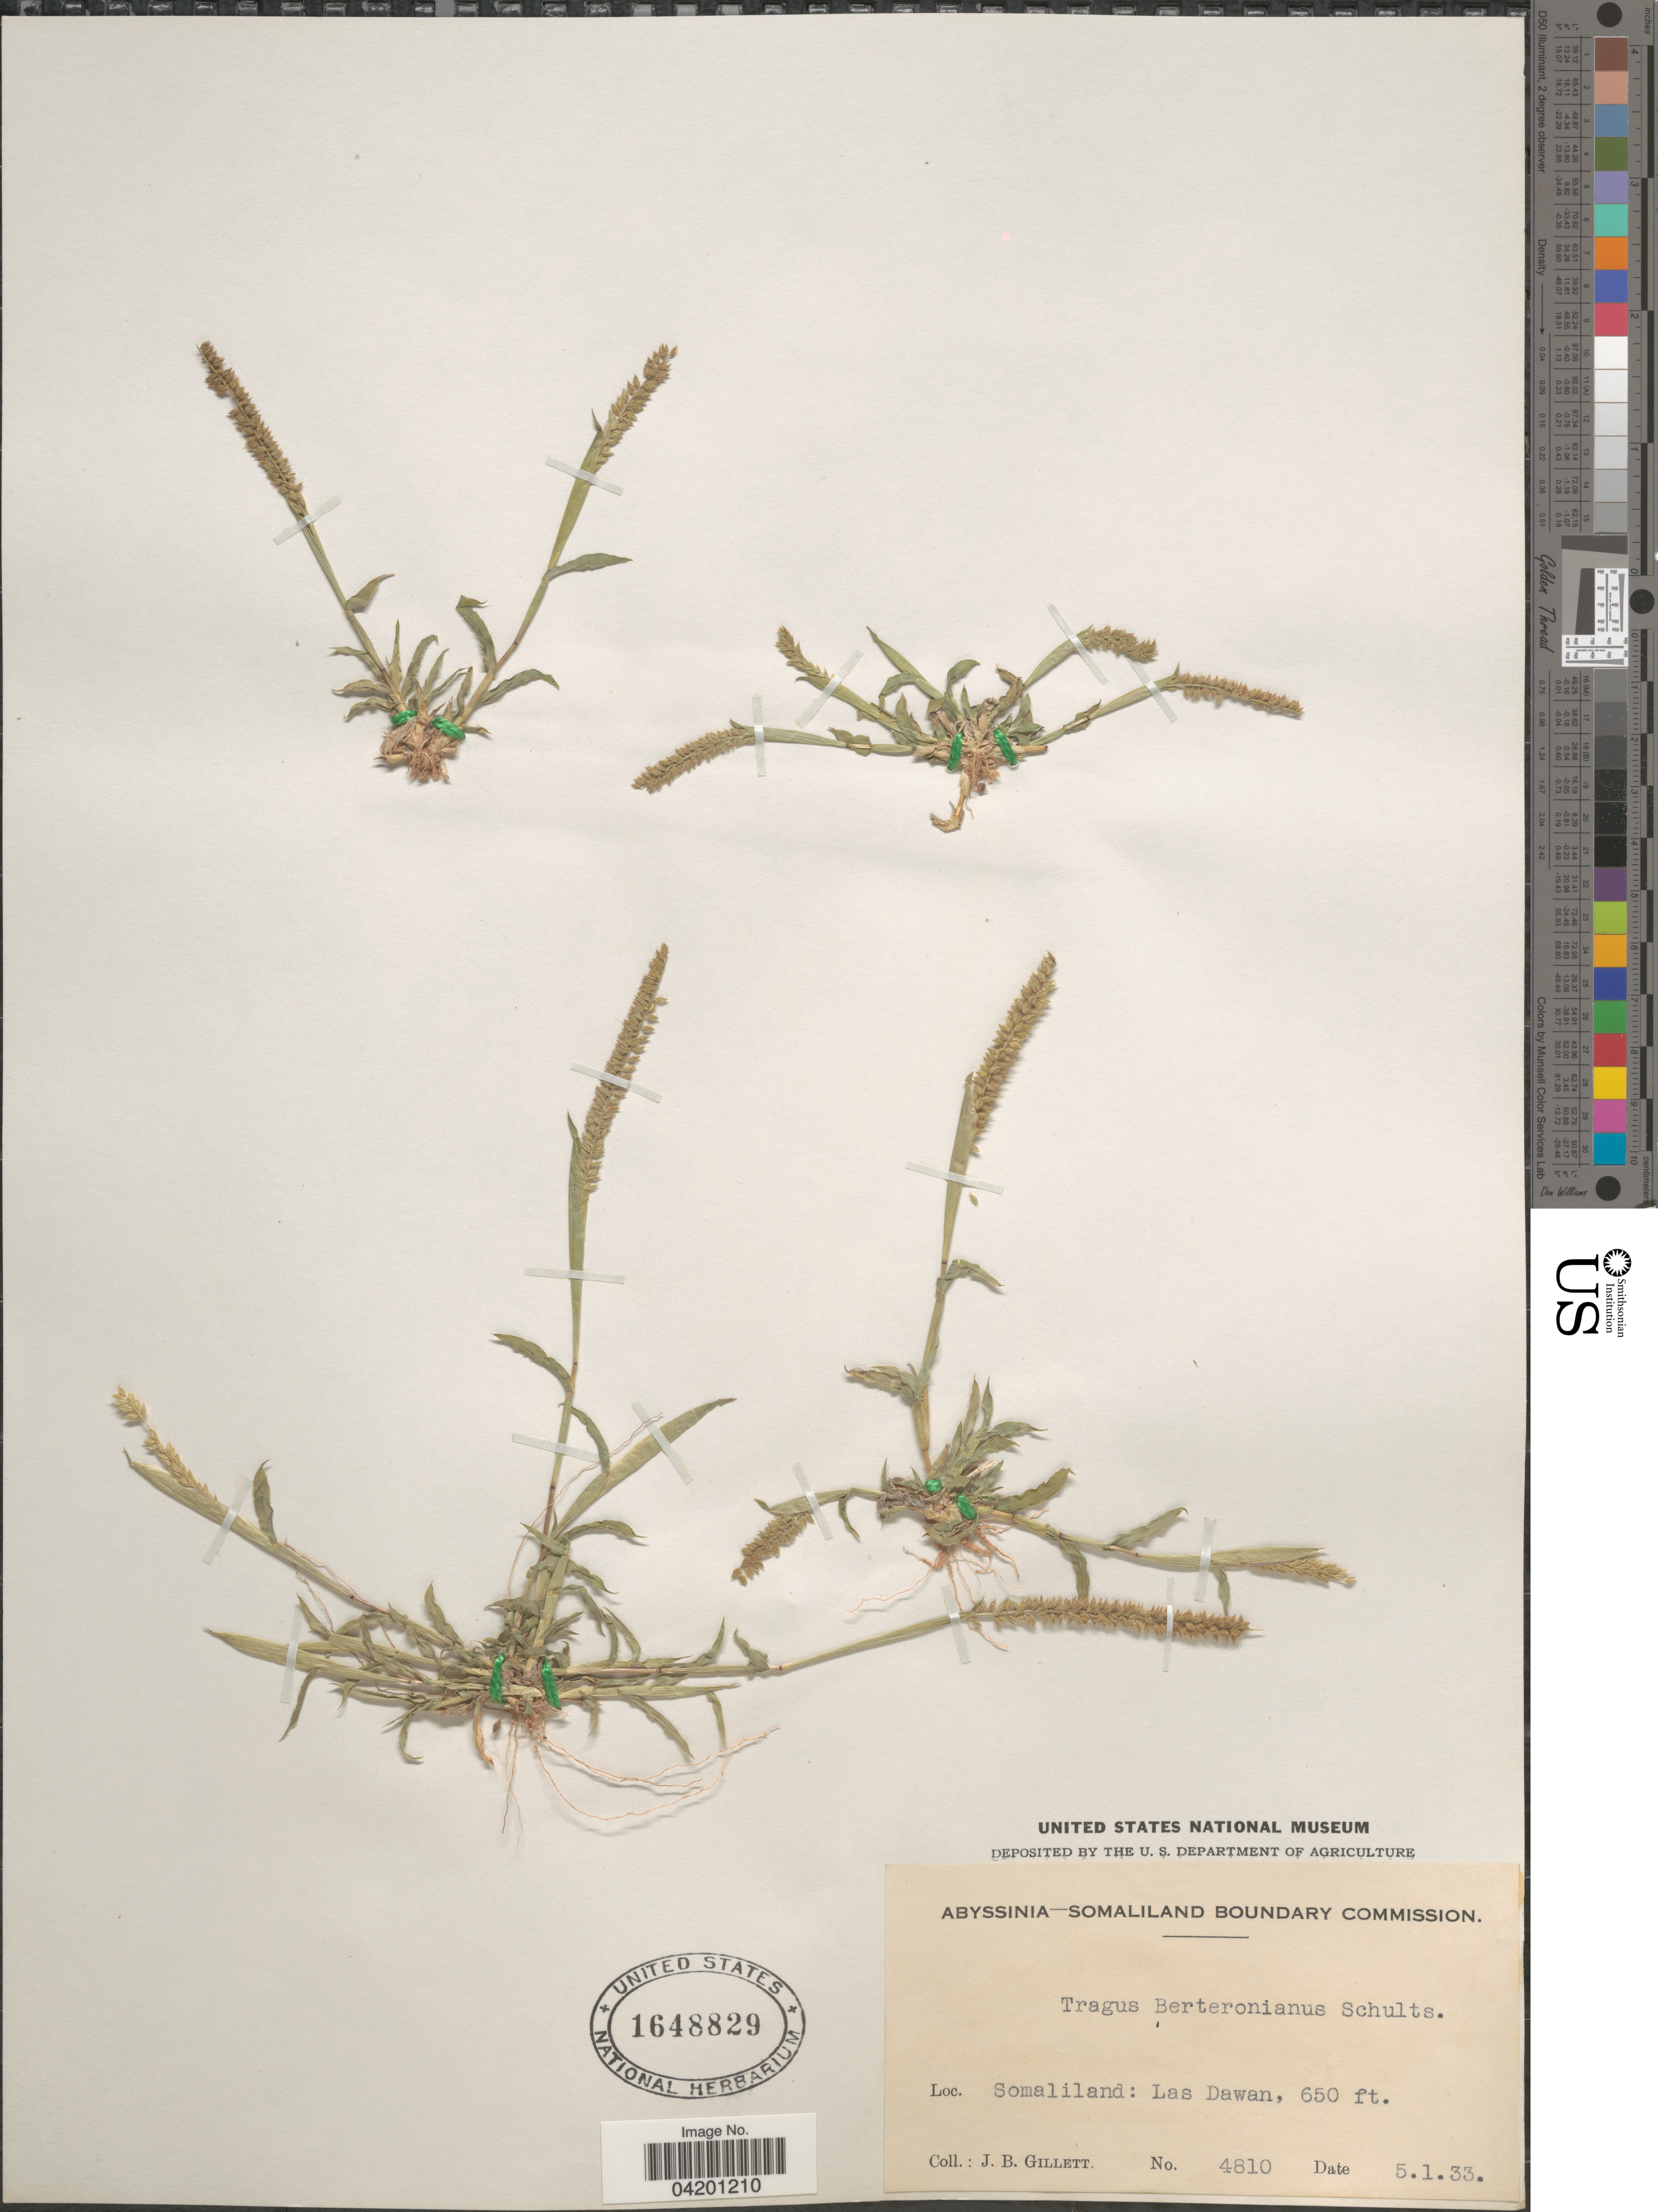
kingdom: Plantae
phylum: Tracheophyta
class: Liliopsida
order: Poales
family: Poaceae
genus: Tragus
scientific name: Tragus berteronianus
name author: Schult.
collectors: J. B. Gillett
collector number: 4810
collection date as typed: Transcribed d/m/y: 5/1/33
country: Somalia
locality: Somaliland: Las Dawan.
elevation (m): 198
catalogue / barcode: US 1648829